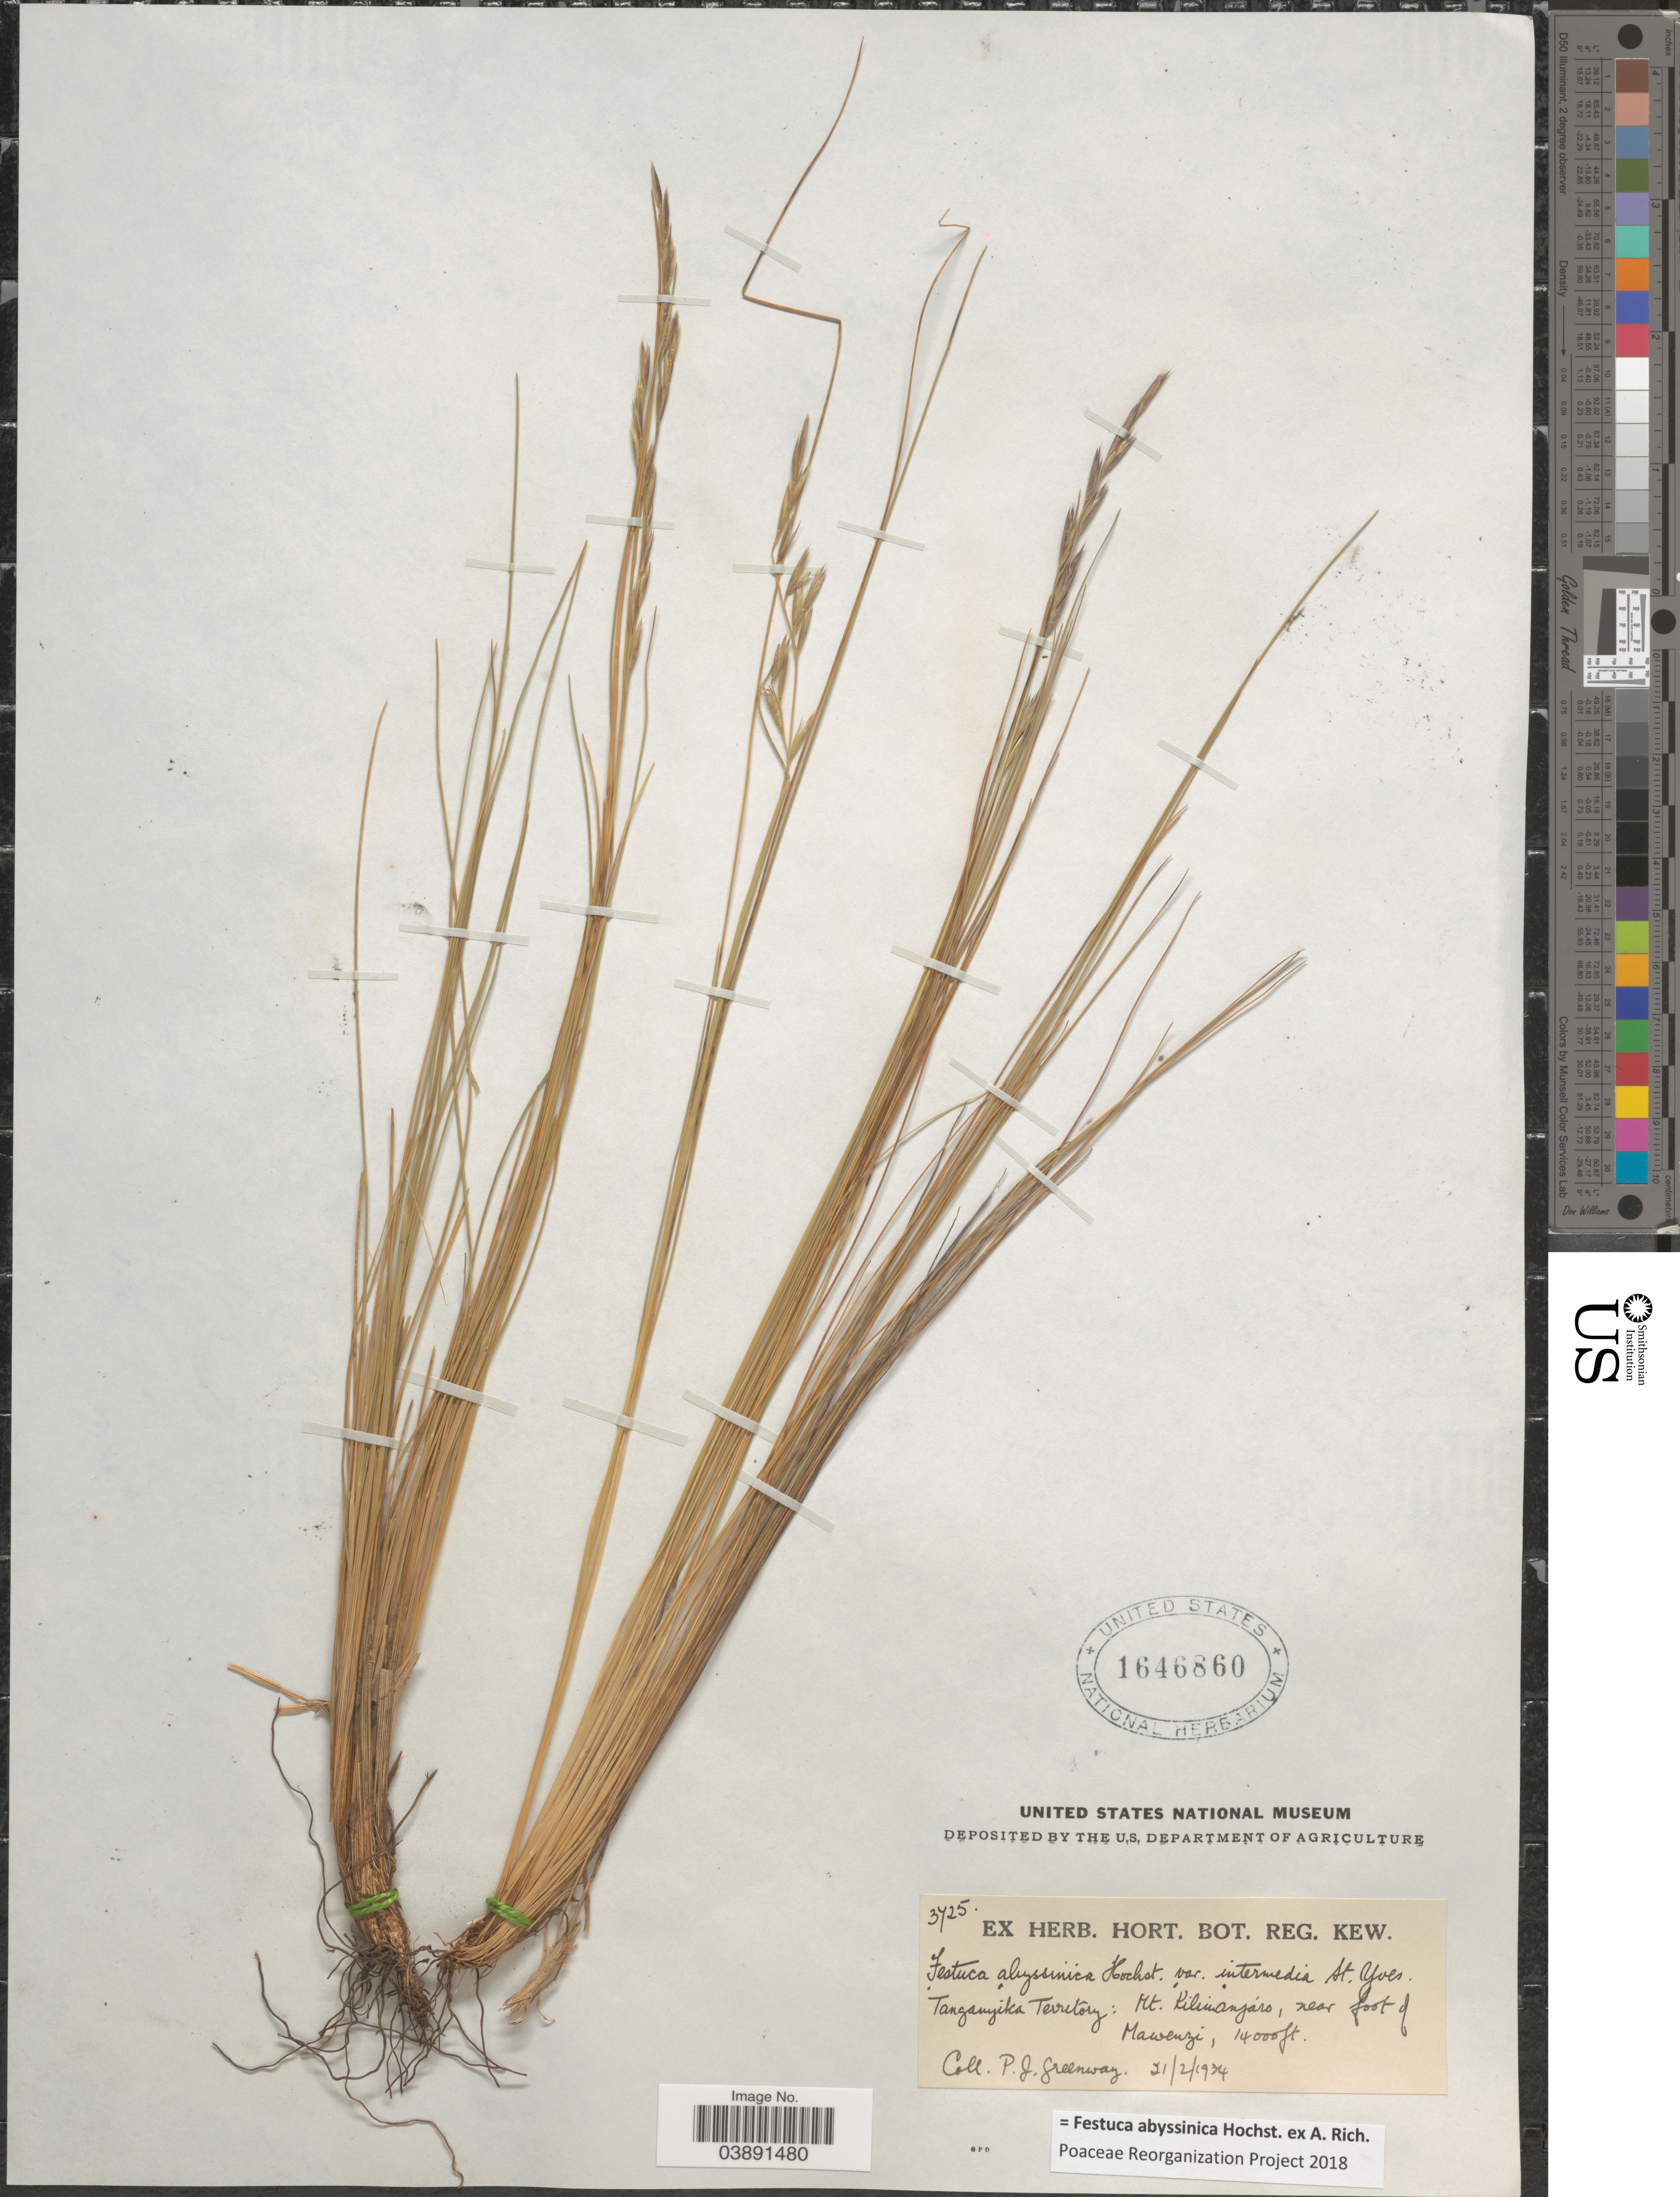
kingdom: Plantae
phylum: Tracheophyta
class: Liliopsida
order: Poales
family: Poaceae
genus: Festuca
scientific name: Festuca abyssinica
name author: Hochst. ex A. Rich.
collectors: P. J. Greenway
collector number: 3725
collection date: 1934-02-21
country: Tanzania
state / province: Kilimanjaro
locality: Tanganyika Territory: Mt. Kilimanjaro, near foot of Mawenzi.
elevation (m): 4267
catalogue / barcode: US 1646860